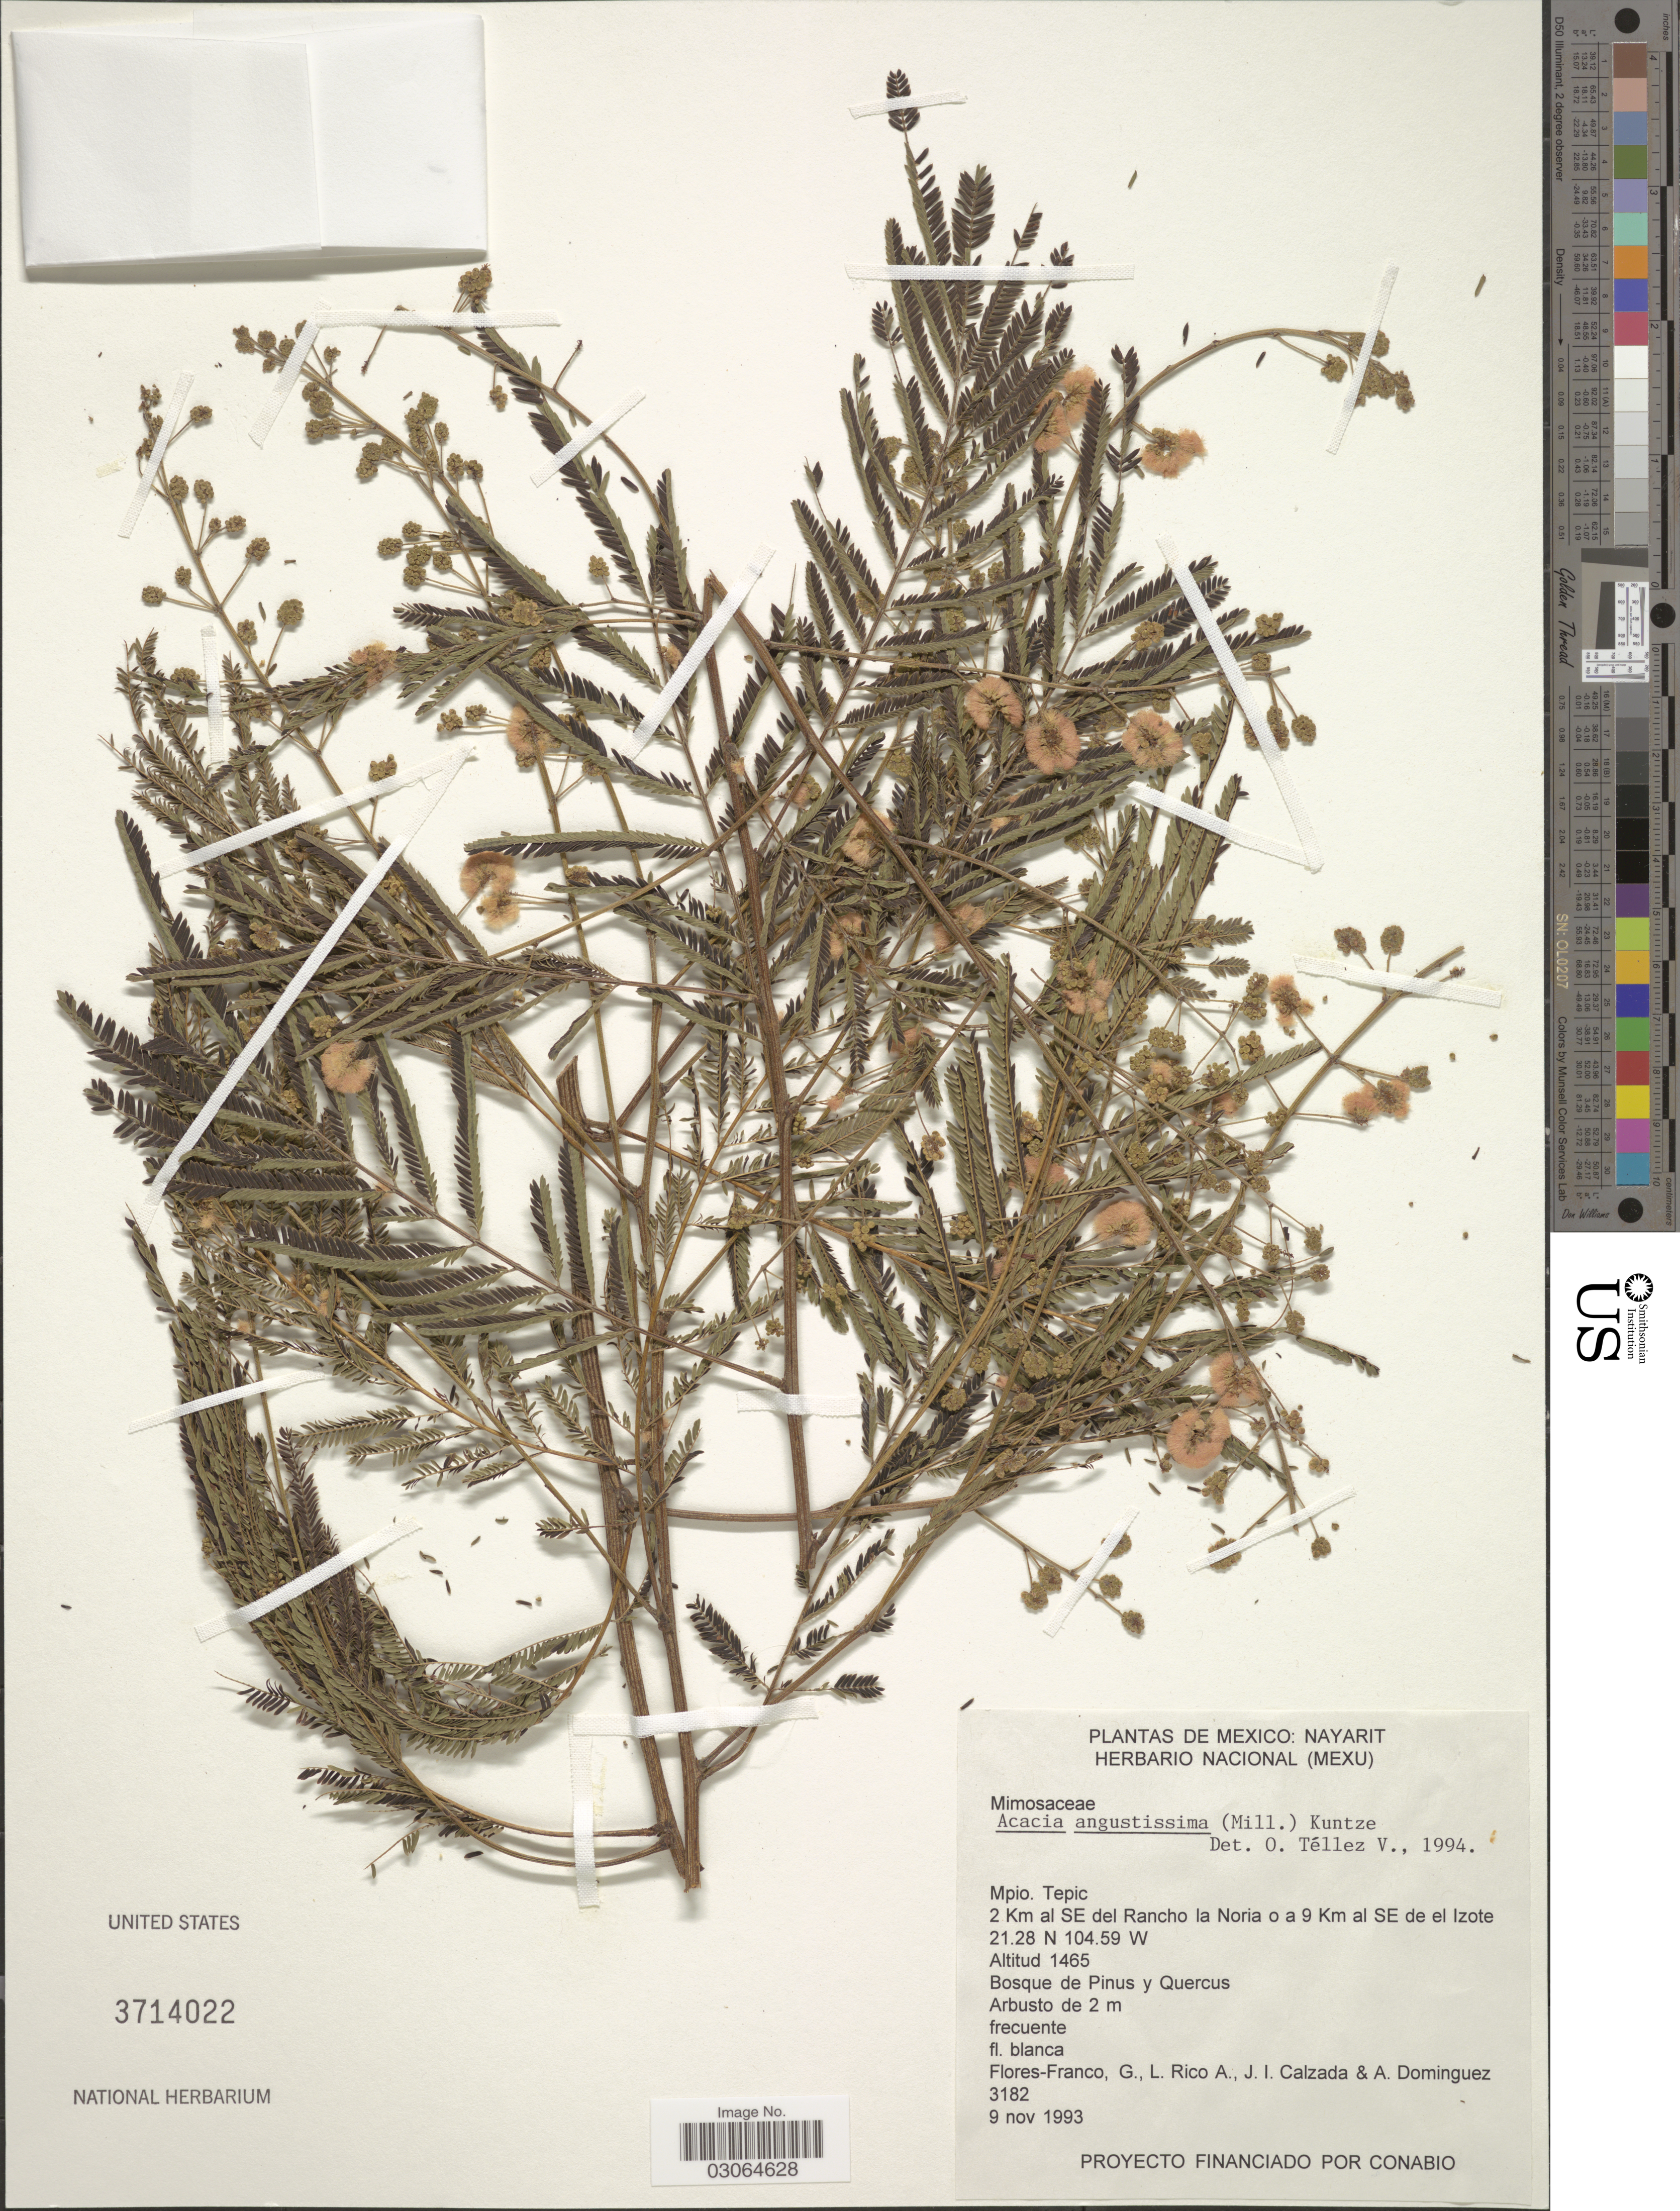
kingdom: Plantae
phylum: Tracheophyta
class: Magnoliopsida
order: Fabales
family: Fabaceae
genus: Acaciella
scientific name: Acaciella angustissima var. angustissima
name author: (Mill.) Britton & Rose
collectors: G. Flores F., M. Rico Arce, J. I. Calzada & A. Dominguez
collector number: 3182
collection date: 1993-11-09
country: Mexico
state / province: Nayarit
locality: Mpio. Tepic. 2 Km al SE del Rancho la Noria o a 9 Km al SE de el Izote.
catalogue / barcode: US 3714022